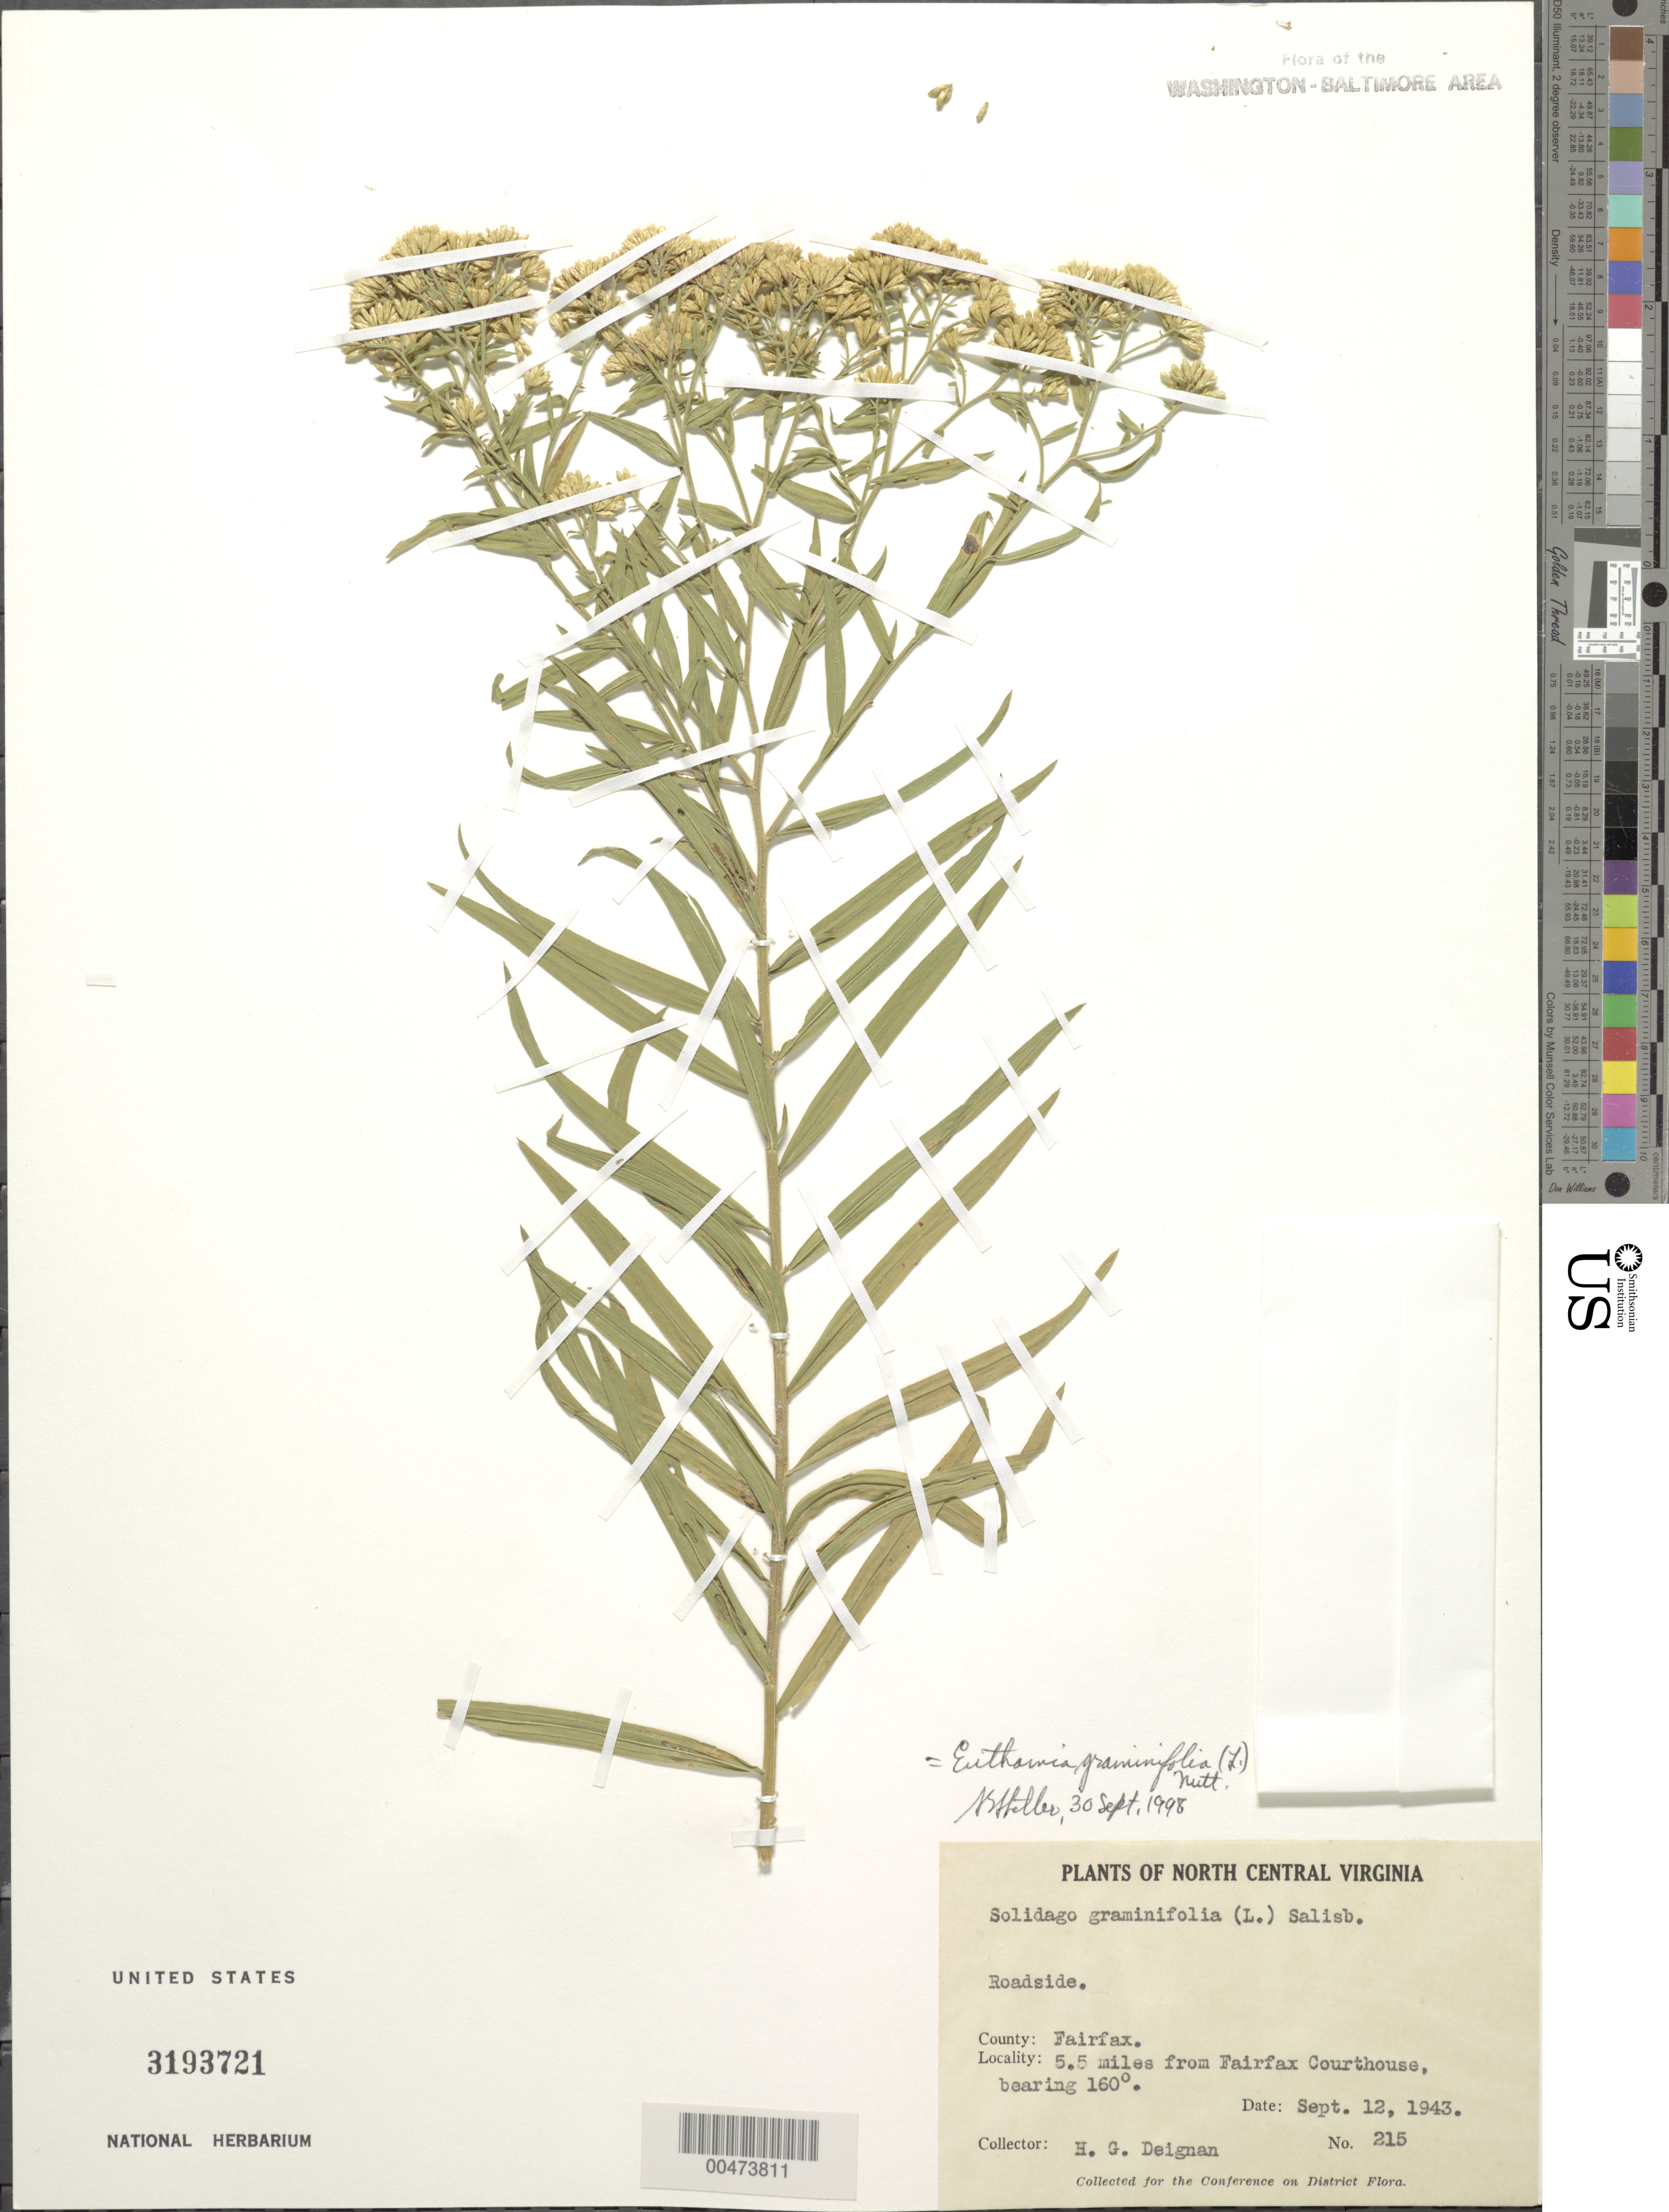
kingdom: Plantae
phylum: Tracheophyta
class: Magnoliopsida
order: Asterales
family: Asteraceae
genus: Euthamia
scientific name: Euthamia graminifolia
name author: (L.) Nutt.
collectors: H. Deignan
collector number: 215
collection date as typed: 12 Sep 1943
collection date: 1943-09-12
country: United States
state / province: Virginia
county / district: Fairfax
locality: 5.5 mi. from Fairfax Courthouse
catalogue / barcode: US 3193721